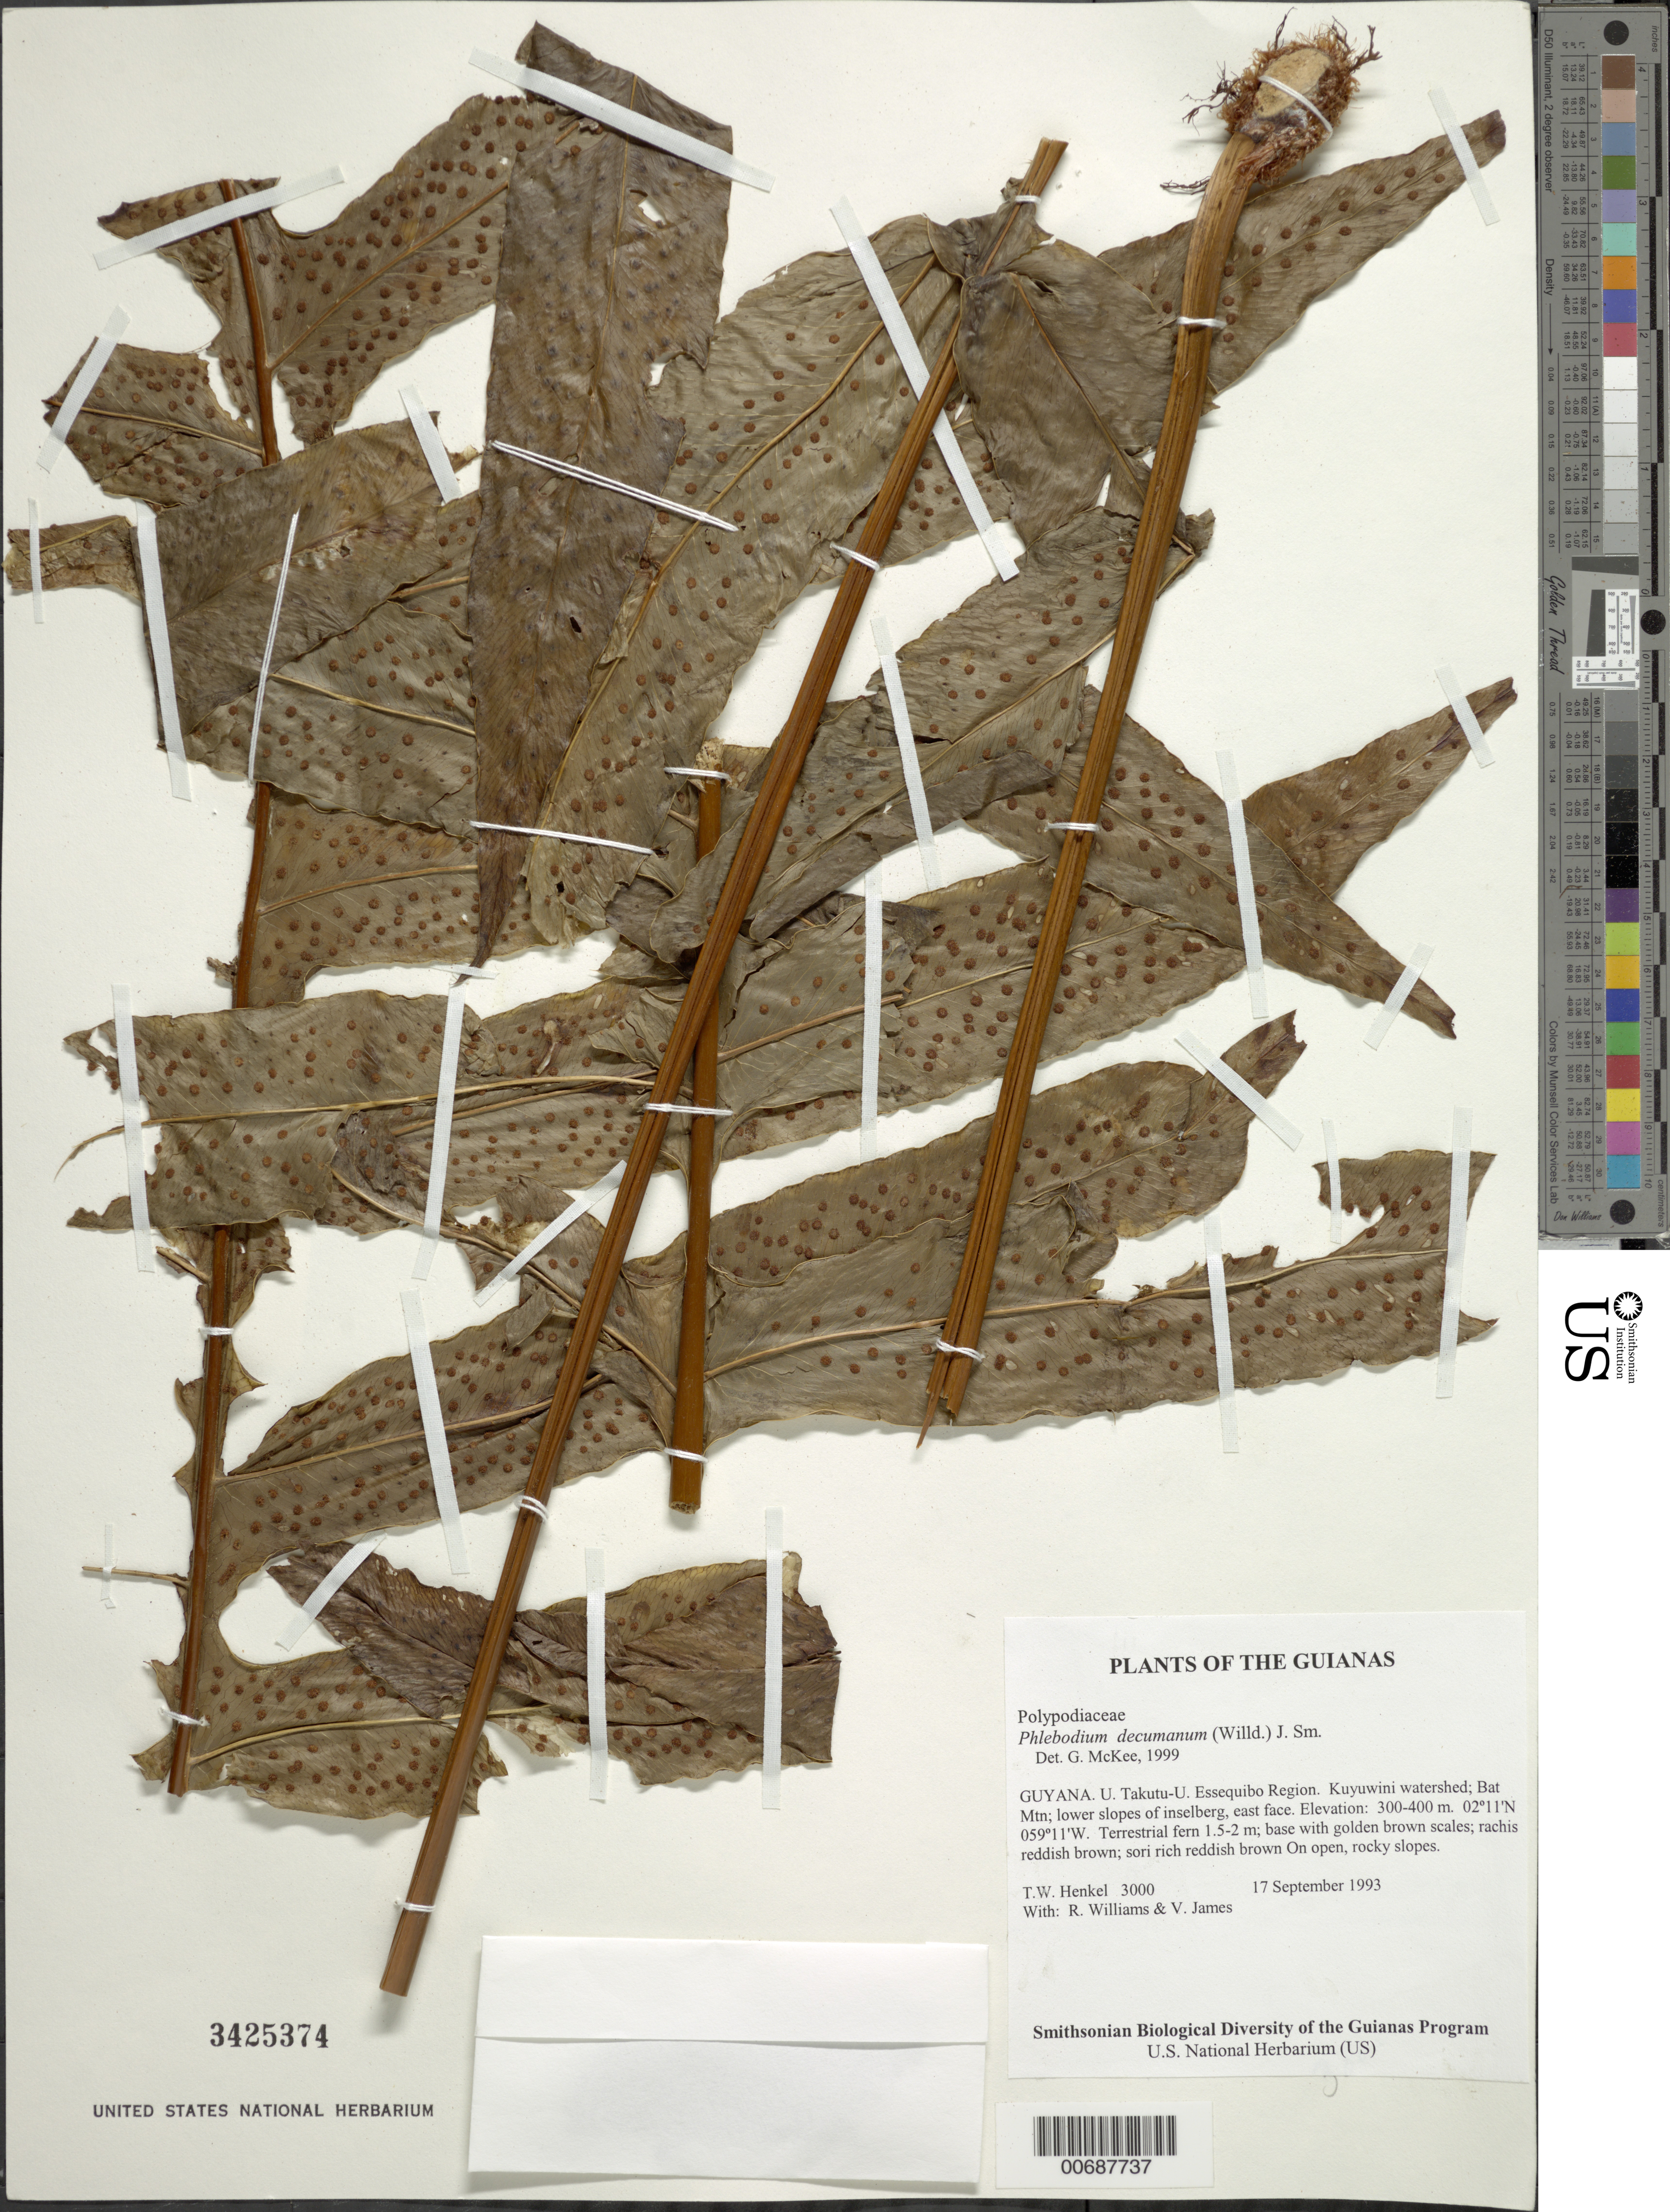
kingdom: Plantae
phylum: Tracheophyta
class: Polypodiopsida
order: Polypodiales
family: Polypodiaceae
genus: Phlebodium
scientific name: Phlebodium decumanum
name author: (Willd.) J. Sm.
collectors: T. Henkel, R. Williams & V. James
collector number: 3000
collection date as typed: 17 September 1993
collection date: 1993-09-17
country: Guyana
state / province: U. Takutu-U. Essequibo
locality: Kuyuwini watershed; Bat Mtn; lower slopes of inselberg, east face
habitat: Rocky, precipitous slopes with scrub islands and low xerophytic forests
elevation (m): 300